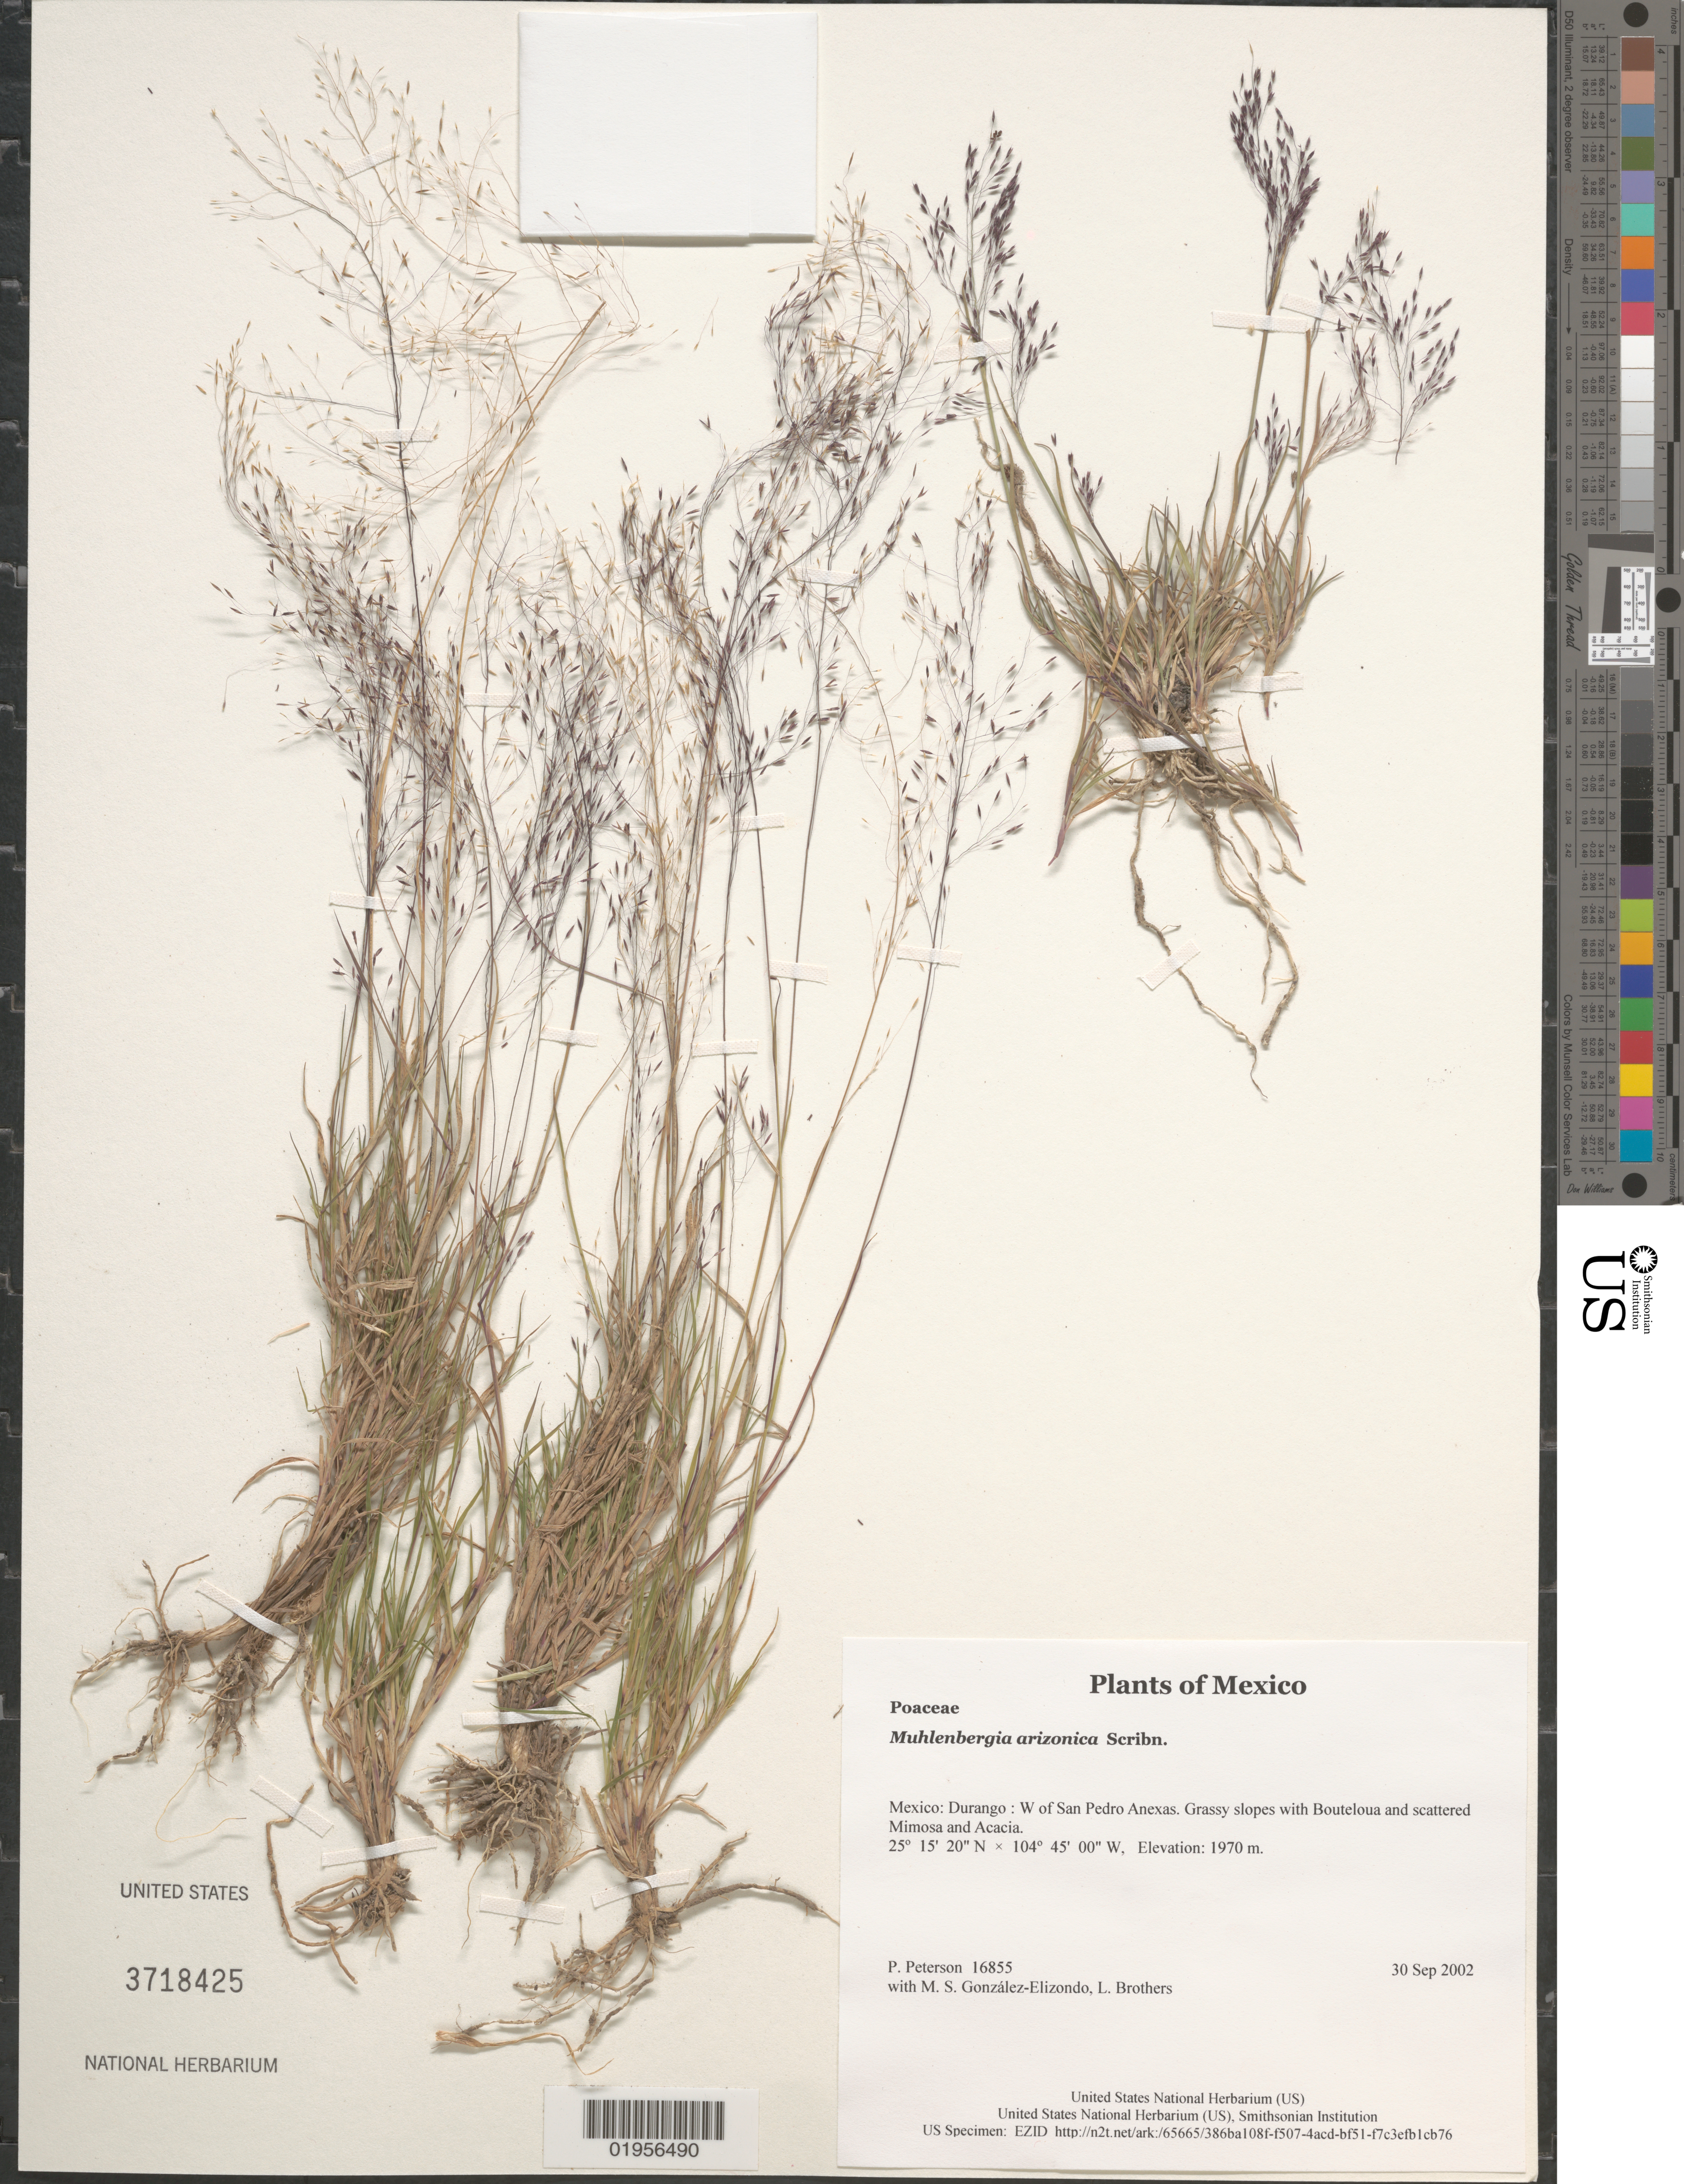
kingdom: Plantae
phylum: Tracheophyta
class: Liliopsida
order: Poales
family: Poaceae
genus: Muhlenbergia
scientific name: Muhlenbergia arizonica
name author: Scribn.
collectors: P. M. Peterson, M. S. González-Elizondo & L. E. Brothers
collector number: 16855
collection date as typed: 30 Sep 2002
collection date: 2002-09-30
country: Mexico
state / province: Durango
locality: W of San Pedro Anexas. Grassy slopes with Bouteloua and scattered Mimosa and Acacia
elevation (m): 1970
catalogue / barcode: US 3718425